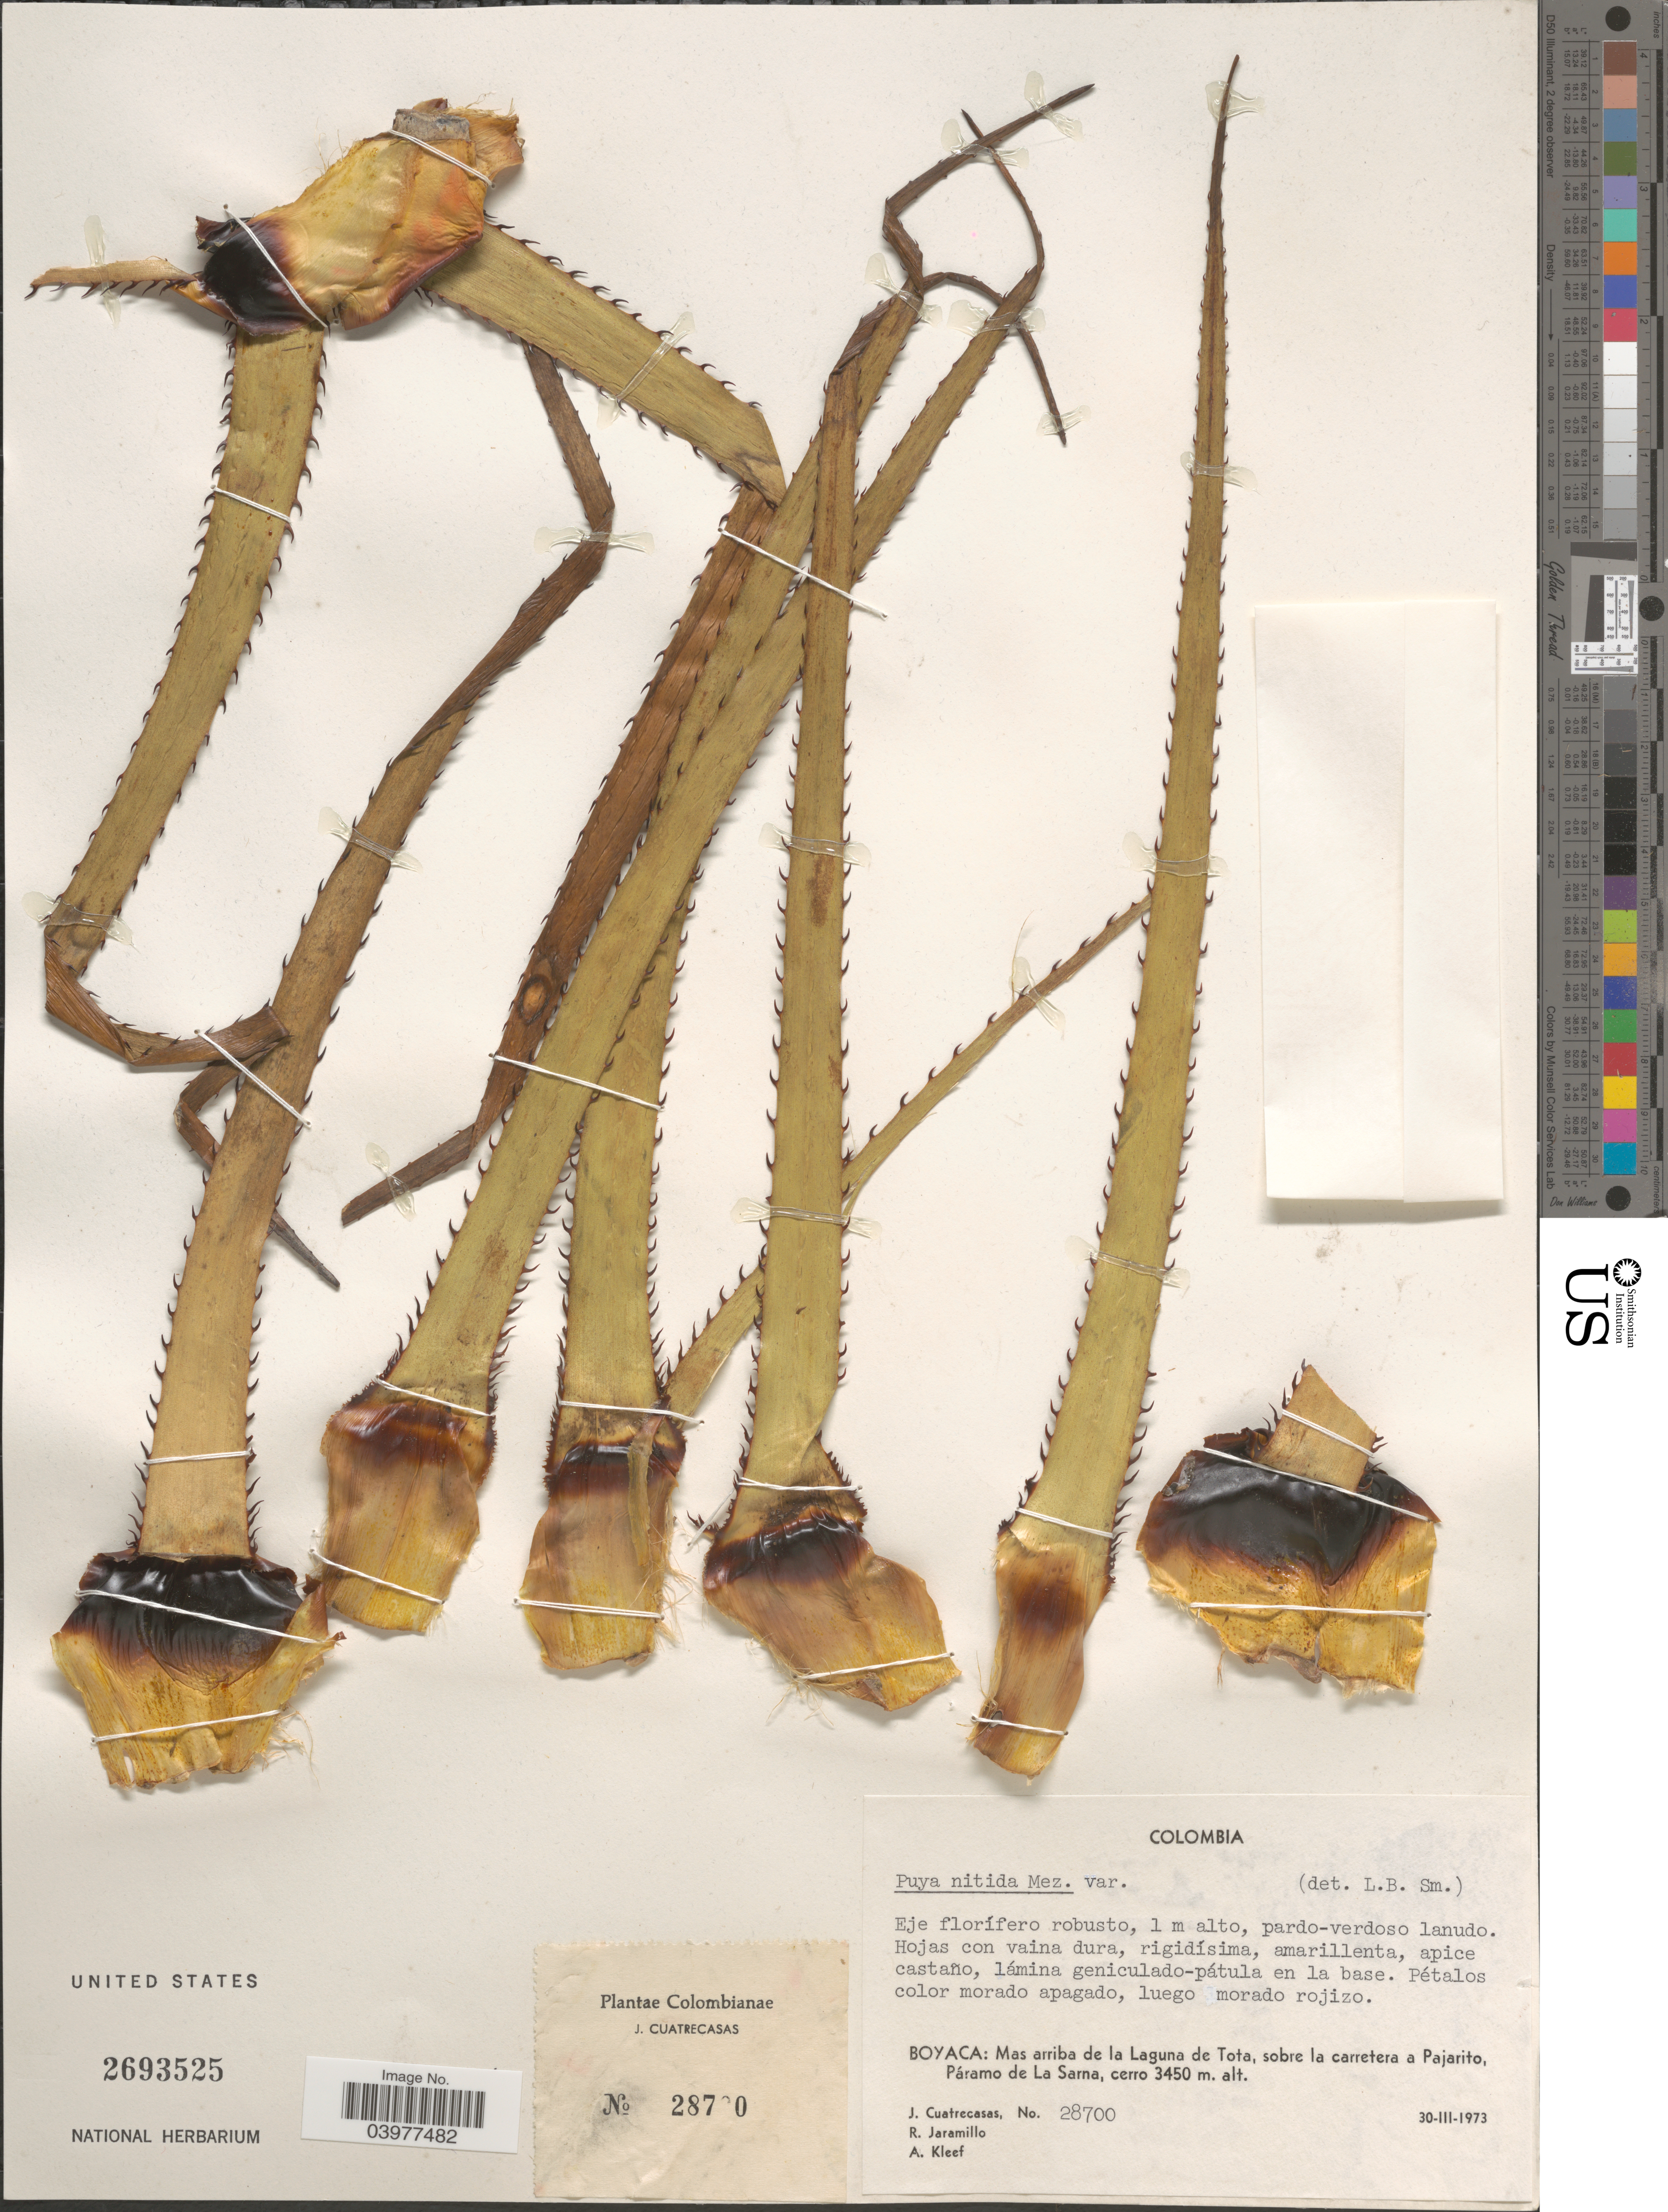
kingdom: Plantae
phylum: Tracheophyta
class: Liliopsida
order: Poales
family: Bromeliaceae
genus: Puya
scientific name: Puya nitida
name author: Mez in C. DC.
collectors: J. Cuatrecasas, R. Jaramillo & A. Kleef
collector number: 28700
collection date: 1973-03-30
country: Colombia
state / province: Boyacá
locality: Mas arriba de la Laguna de Tota, sobre la carretera a Pajarito, Páramo de La Sarna.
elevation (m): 3450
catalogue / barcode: US 2693525